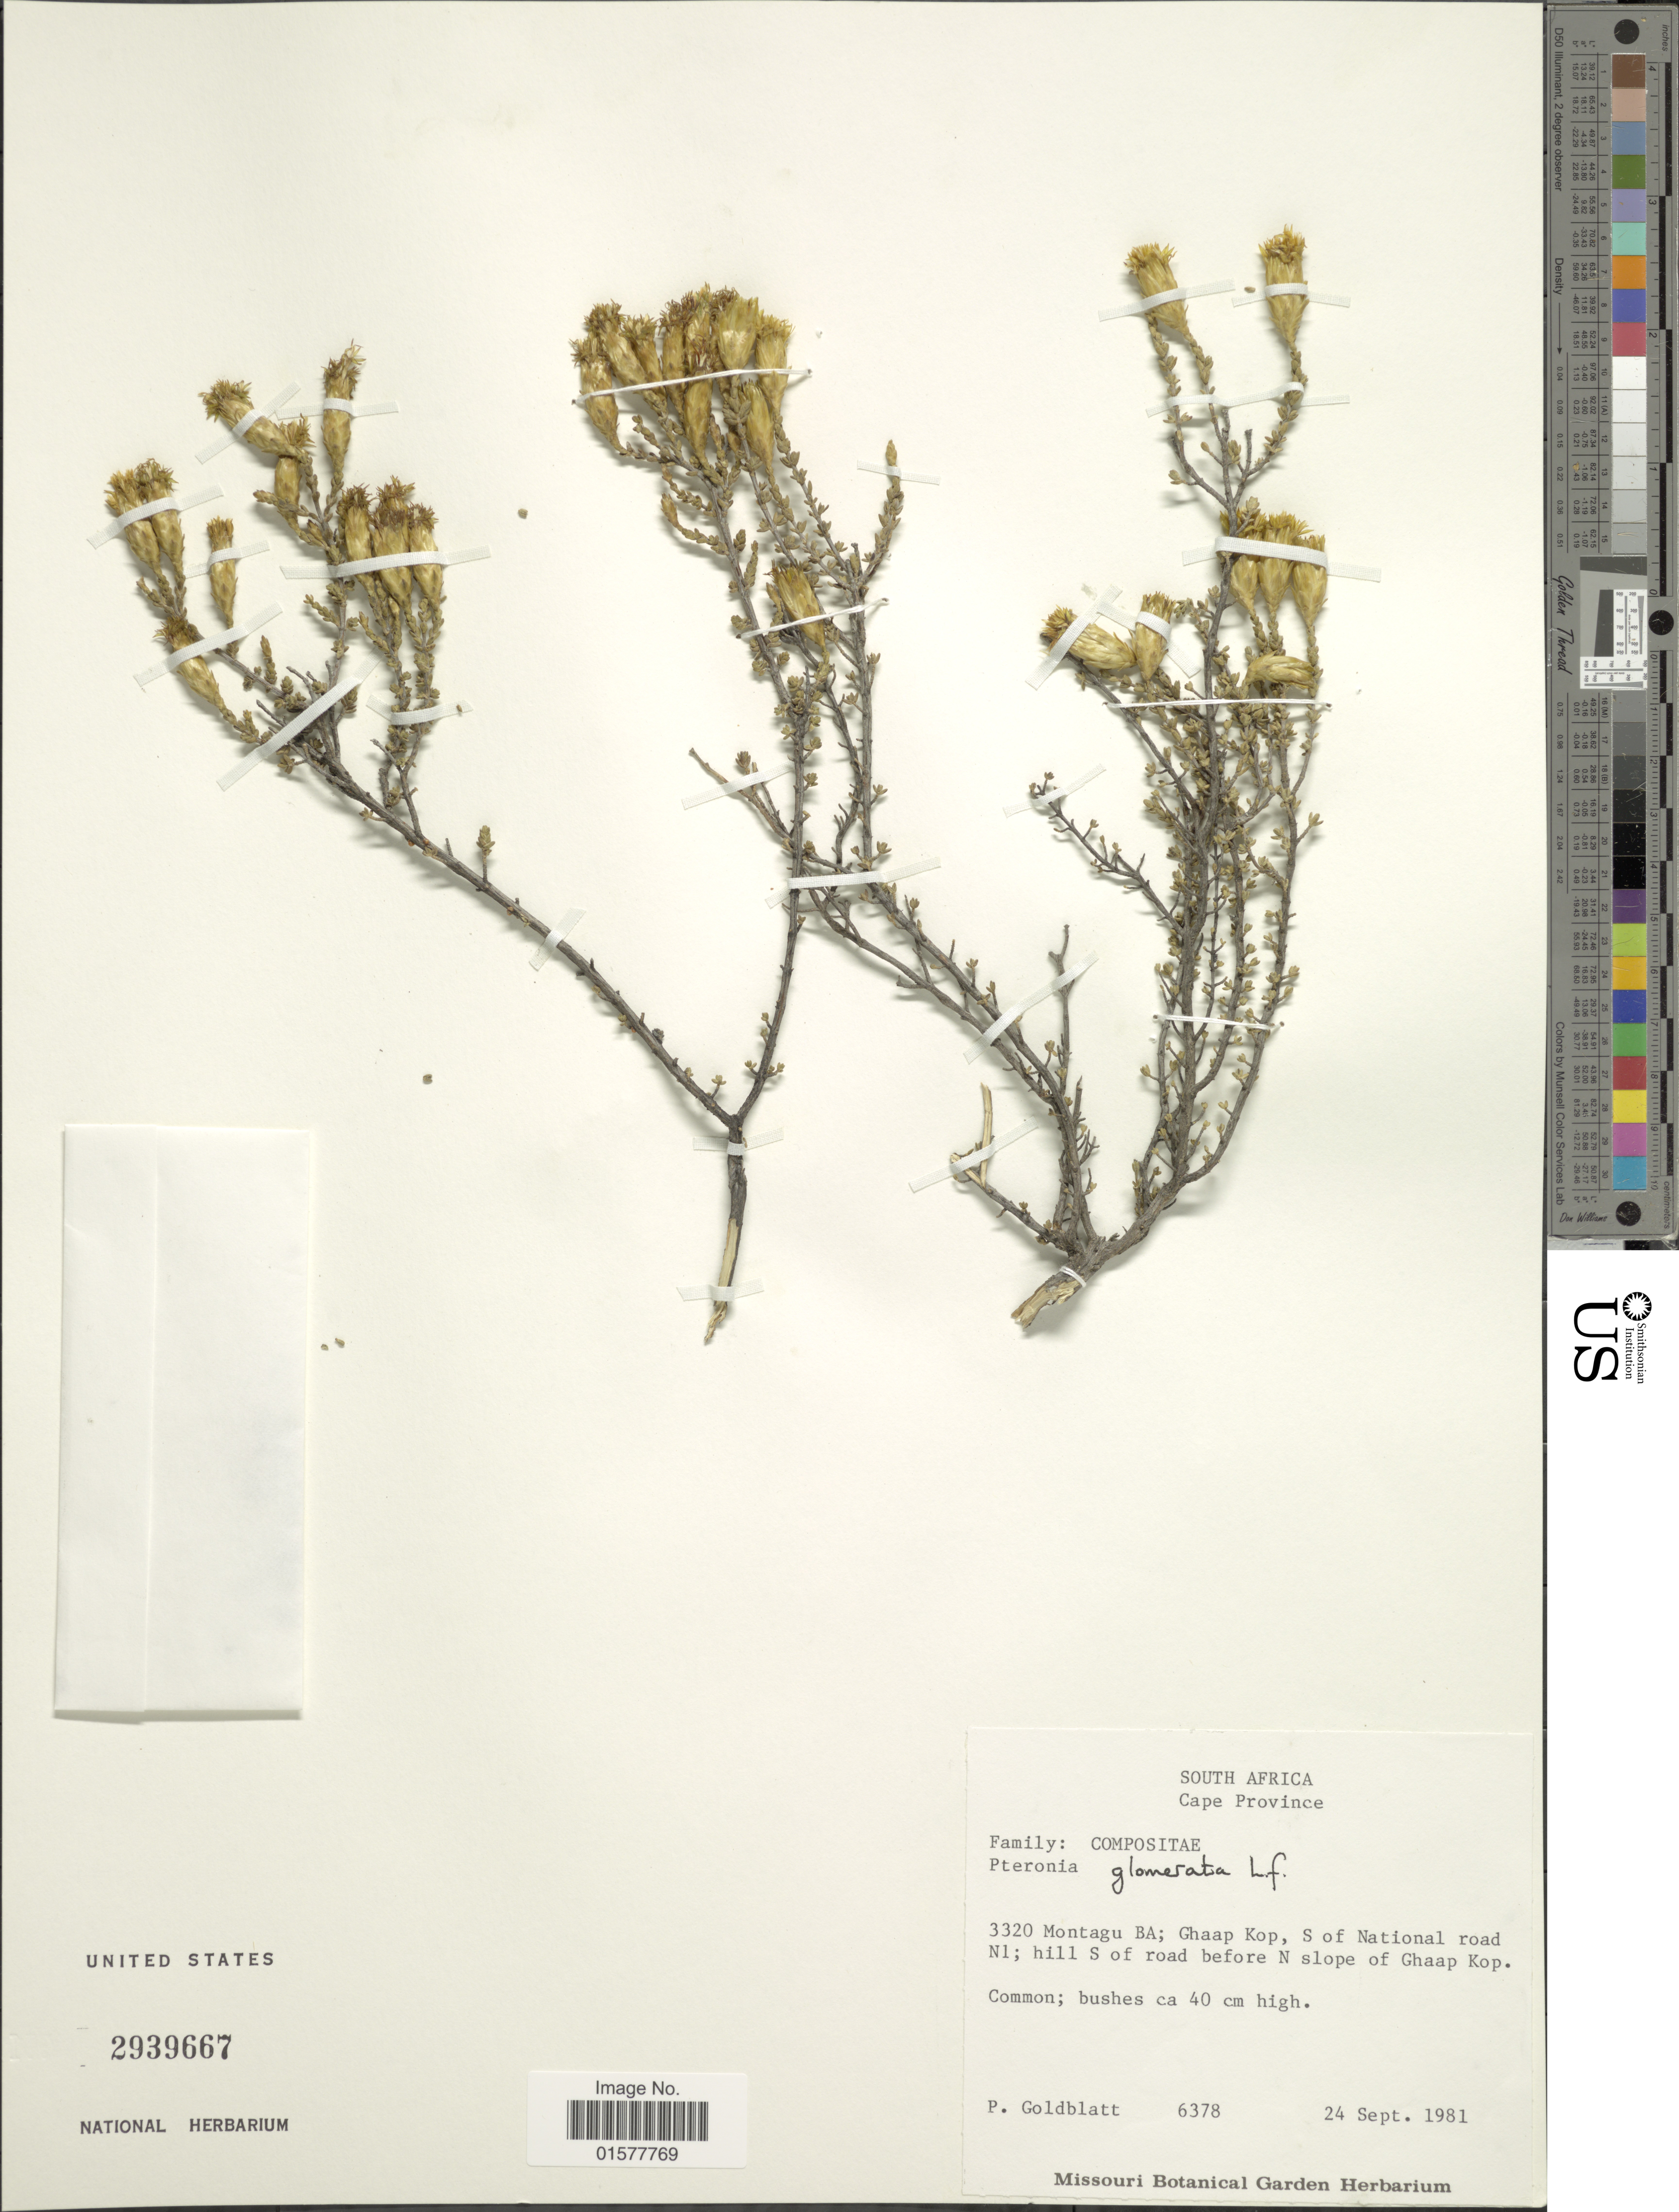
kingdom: Plantae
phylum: Tracheophyta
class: Magnoliopsida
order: Asterales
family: Asteraceae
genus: Pteronia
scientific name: Pteronia glomerata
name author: L. f.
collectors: P. Goldblatt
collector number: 6378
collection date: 1981-09-24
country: South Africa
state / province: Western Cape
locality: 3320 Montagu BA; Ghaap Kop, S of national road N1; hill S of road before N slope of Ghaap Kop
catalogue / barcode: US 2939667